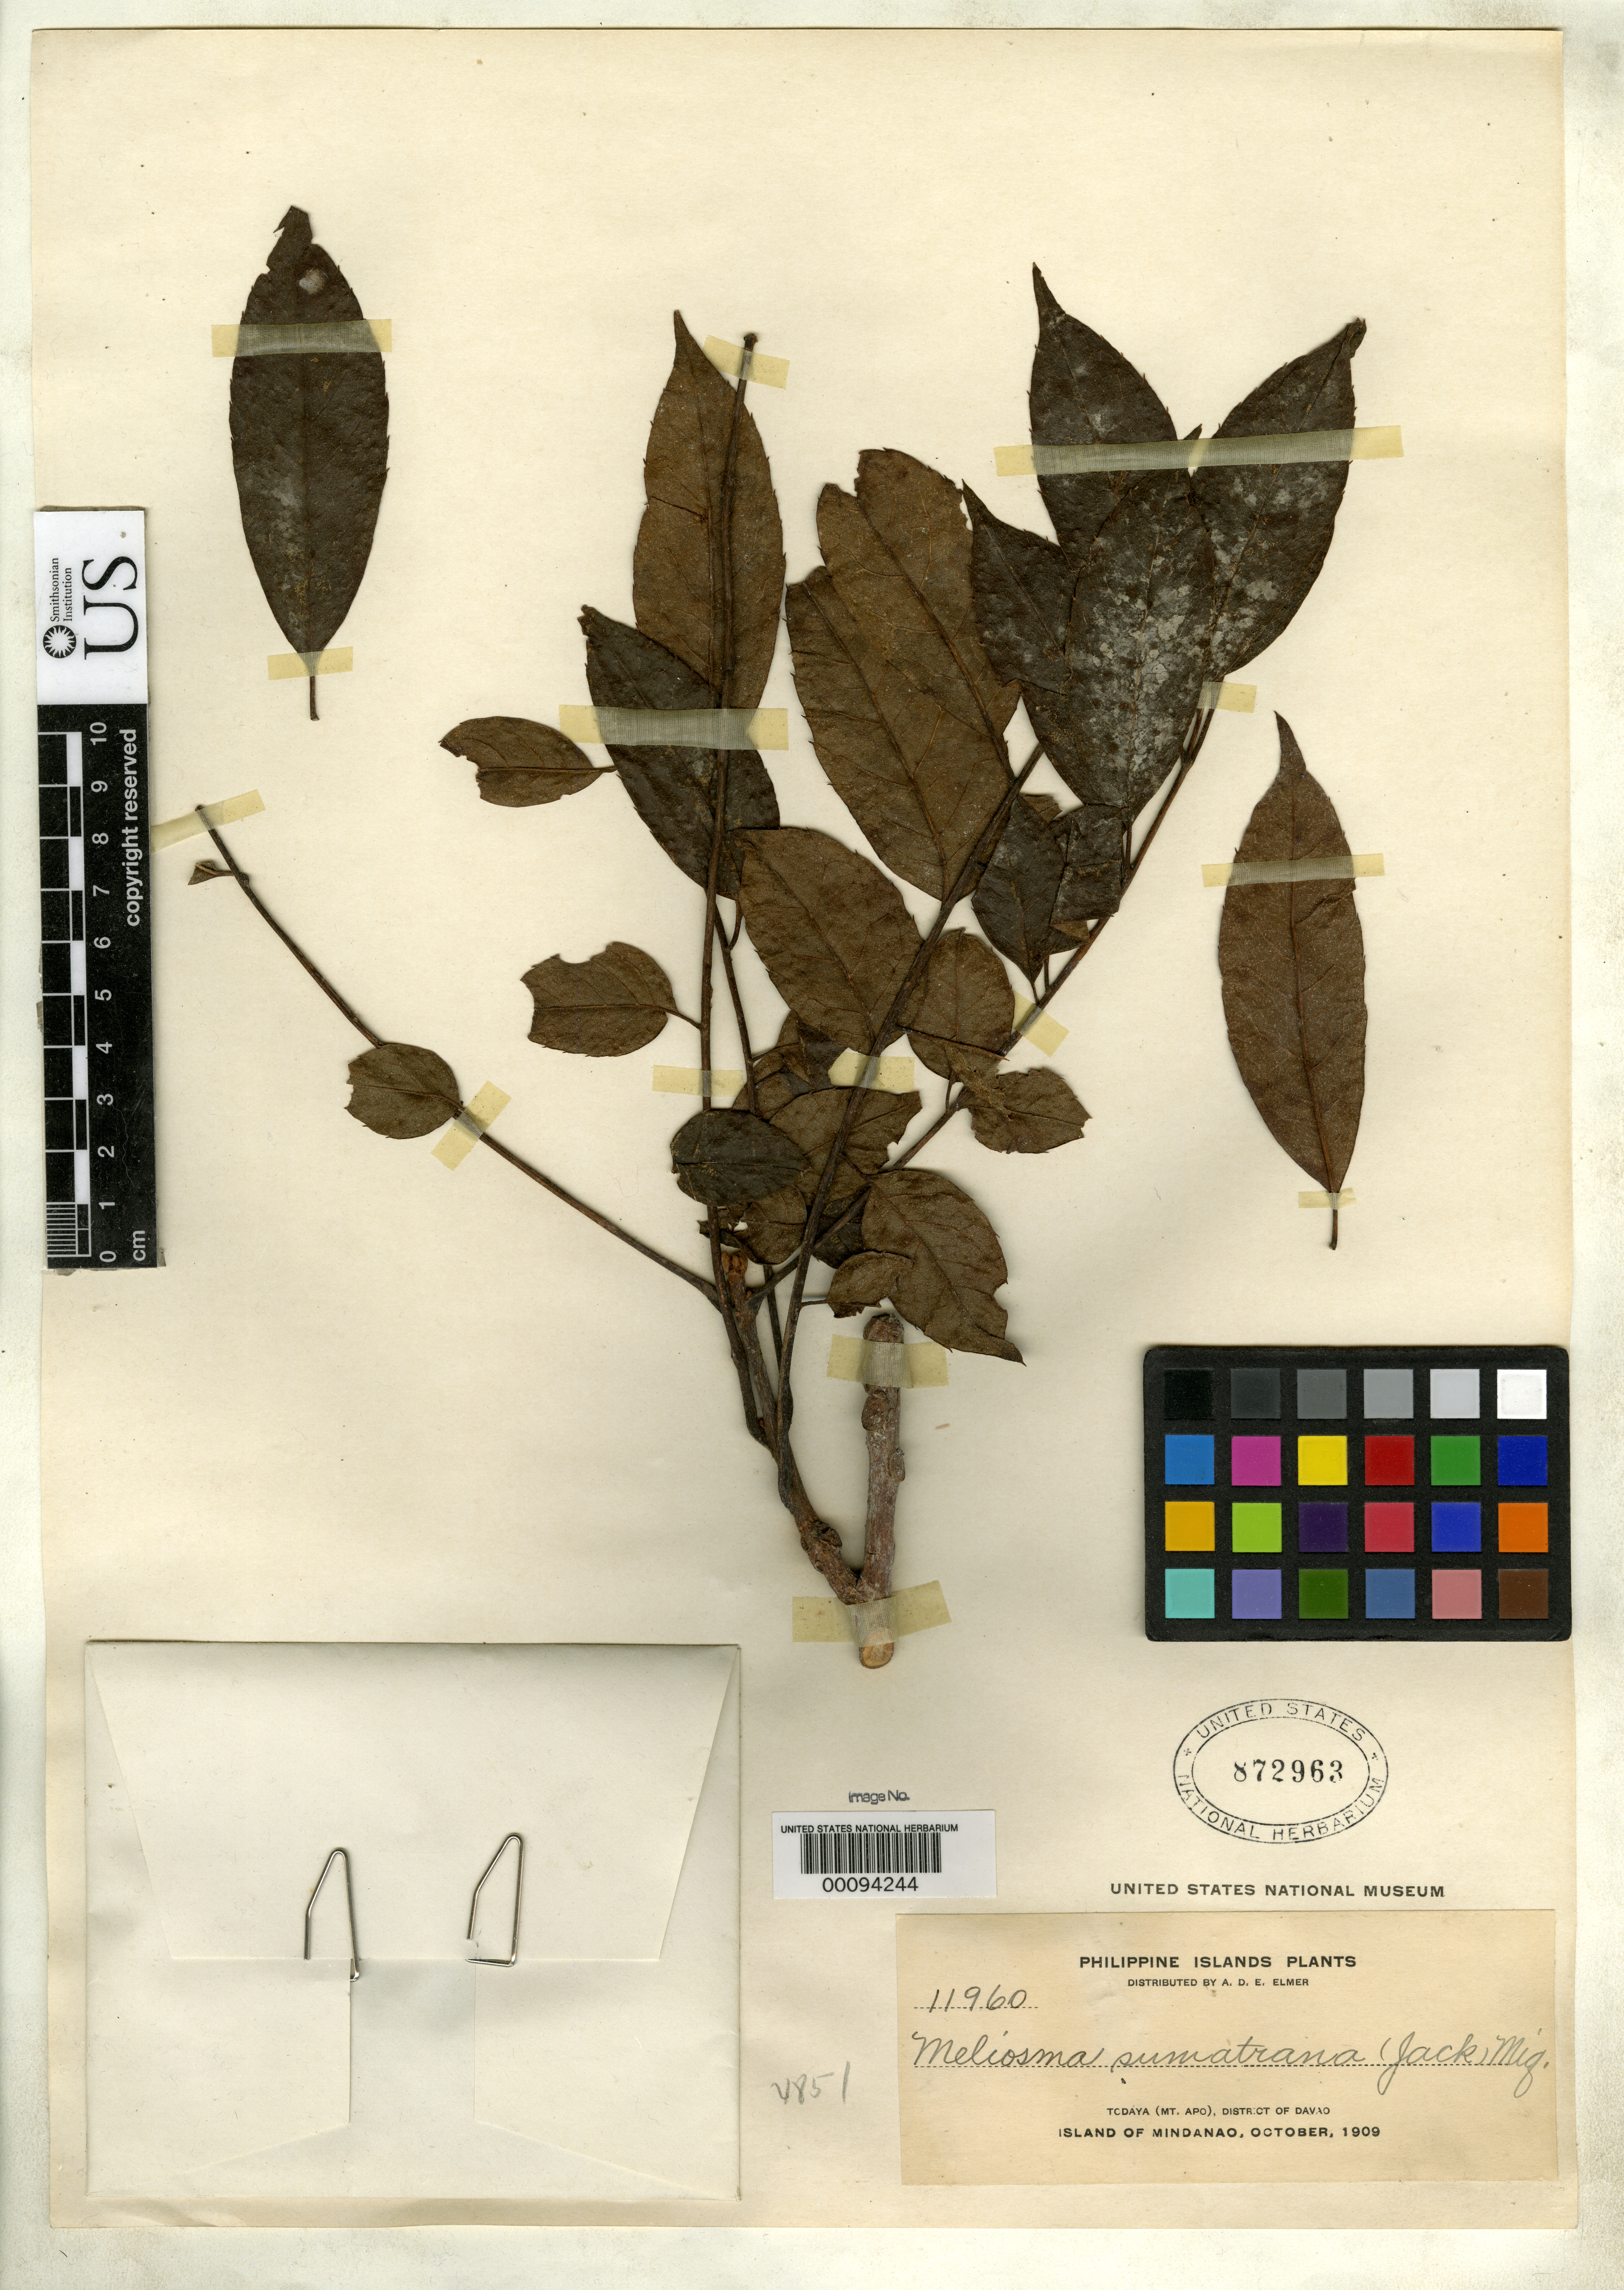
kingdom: Plantae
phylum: Tracheophyta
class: Magnoliopsida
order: Proteales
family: Sabiaceae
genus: Meliosma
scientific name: Meliosma apoensis Elmer, nom. inval.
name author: Elmer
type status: Voucher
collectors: A. D. E. Elmer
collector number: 11960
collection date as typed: Oct 1909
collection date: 1909-10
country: Philippines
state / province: Davao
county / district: Davao del Sur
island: Mindanao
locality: Todaya, Mt. Apo.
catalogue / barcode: US 872963